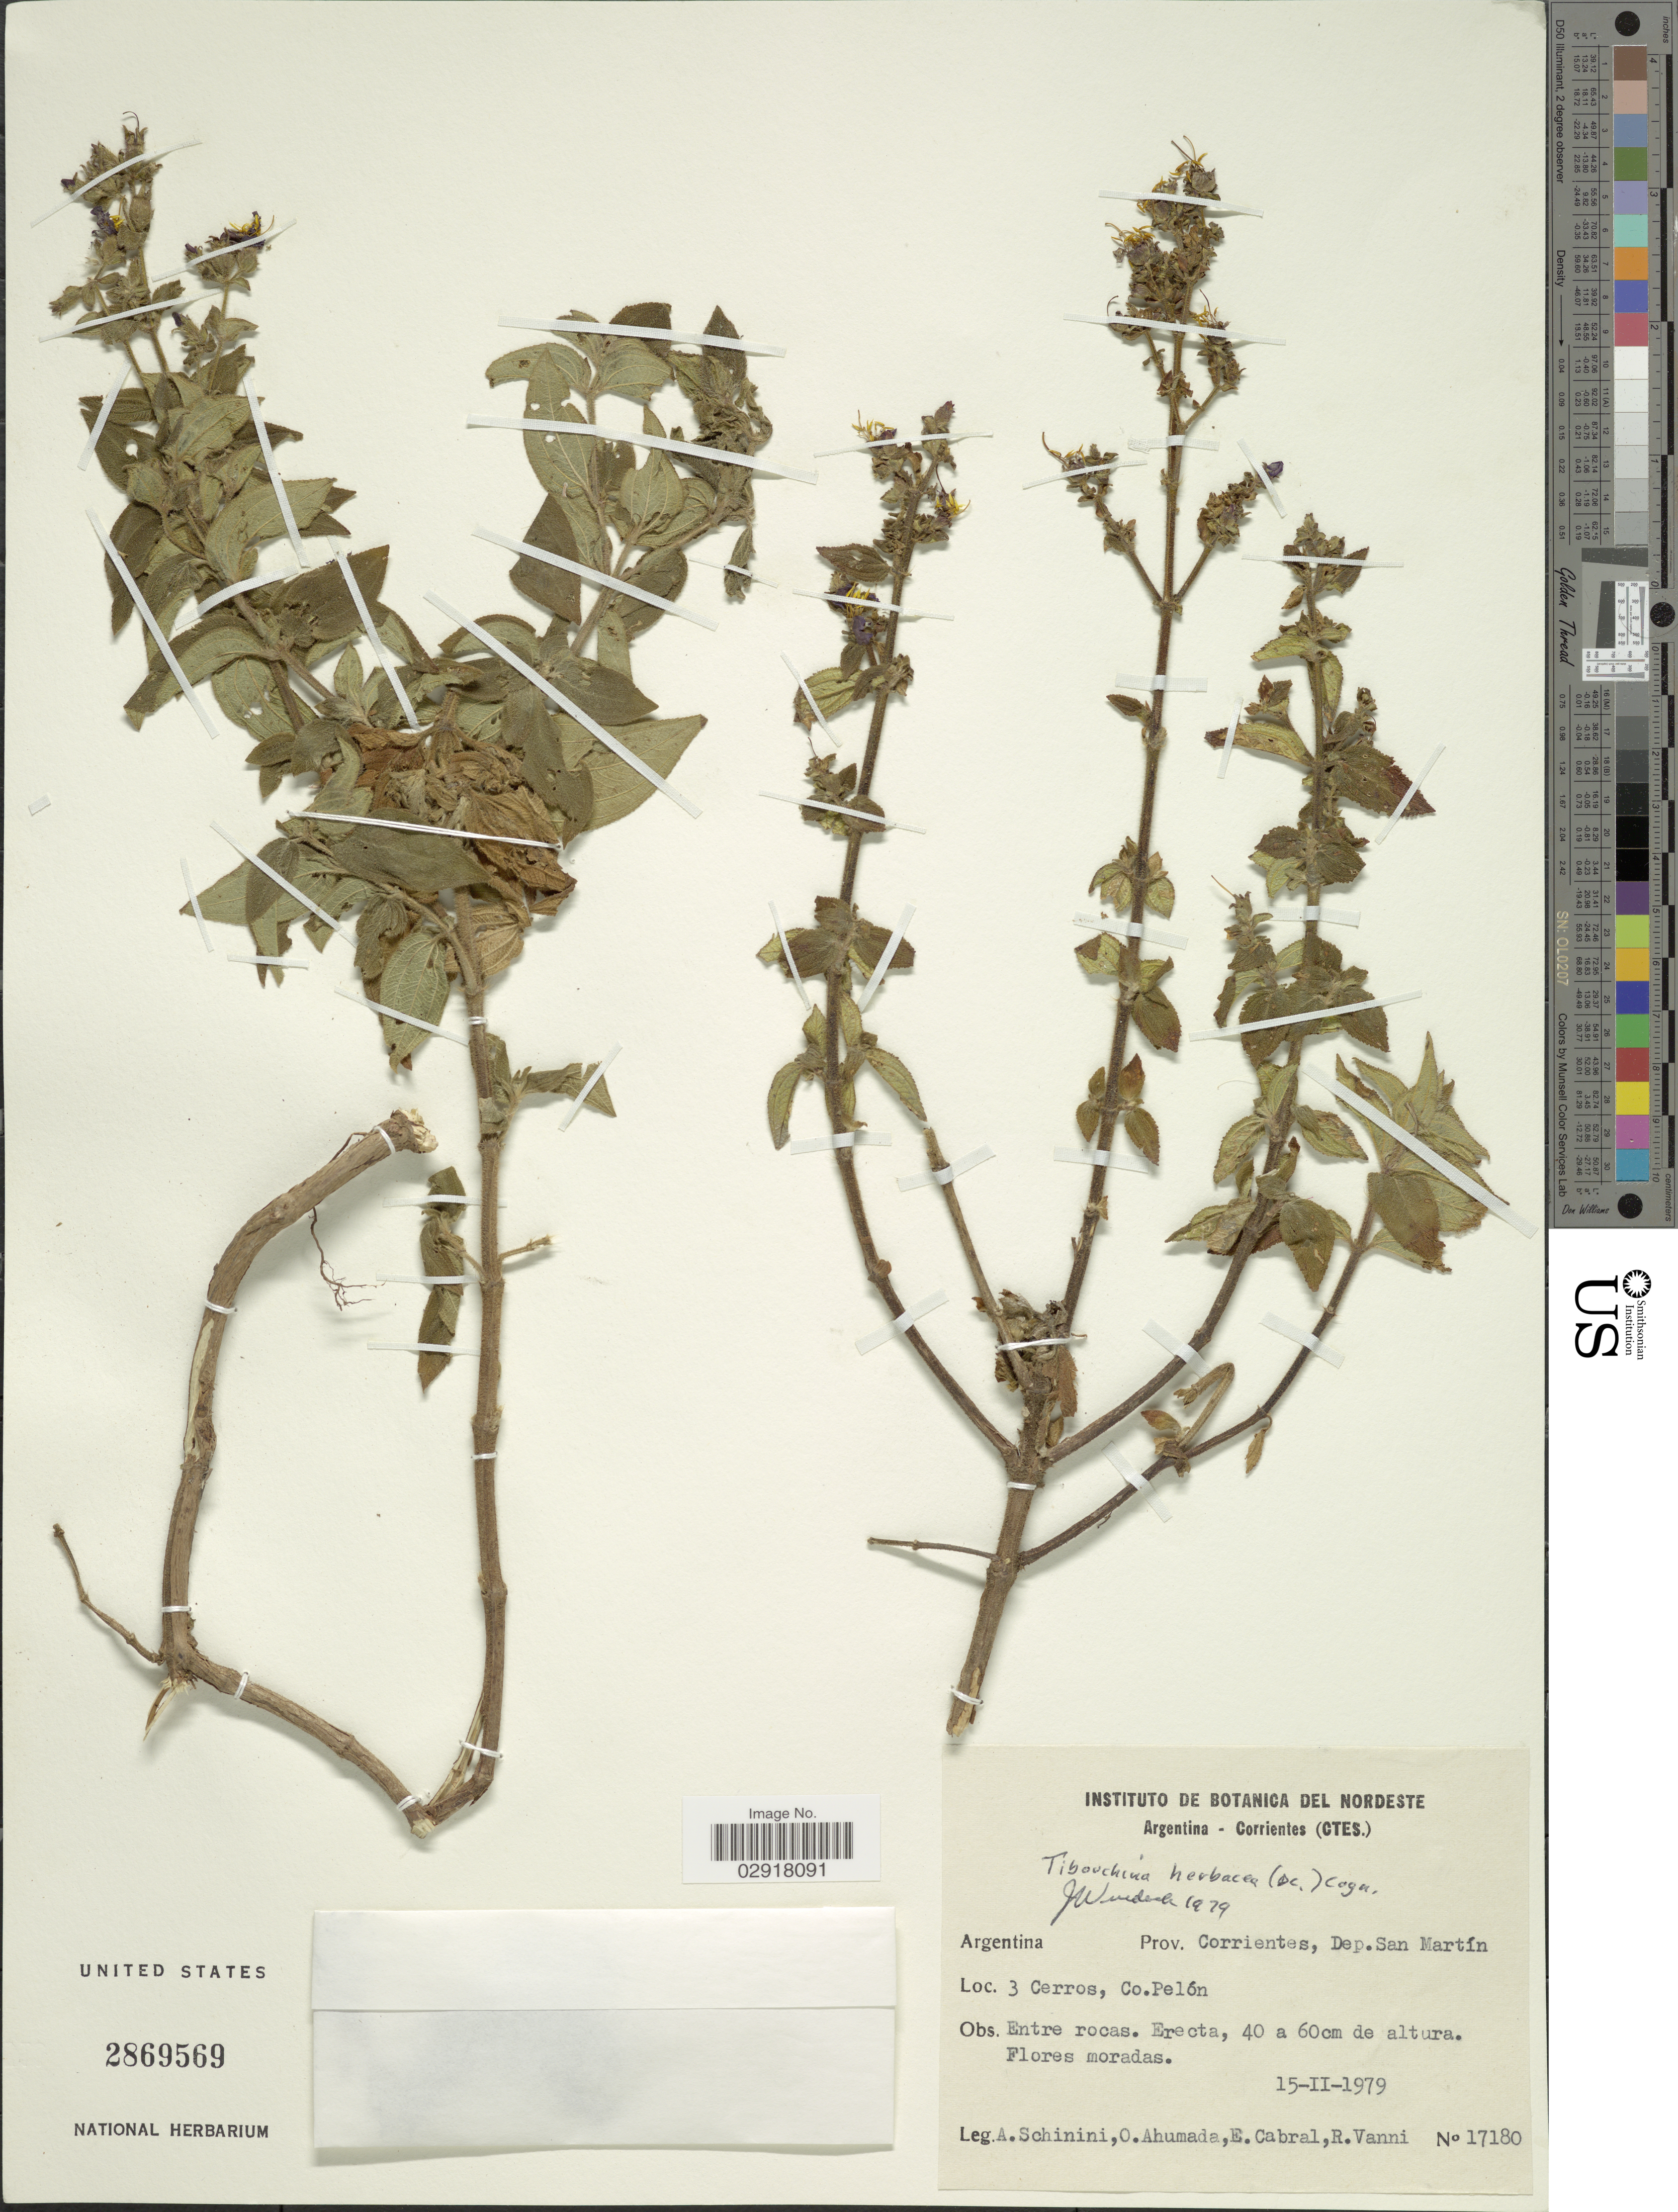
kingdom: Plantae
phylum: Tracheophyta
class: Magnoliopsida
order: Myrtales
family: Melastomataceae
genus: Chaetogastra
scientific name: Chaetogastra herbacea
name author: (DC.) P.J.F. Guim. & Michelang.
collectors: A. Schinini, O. Ahumada, E. Cabral & R. Vanni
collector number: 17180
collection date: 1979-02-15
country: Argentina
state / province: Corrientes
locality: Dep. San Martín. 3 Cerros, Co. Pelón.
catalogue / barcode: US 2869569